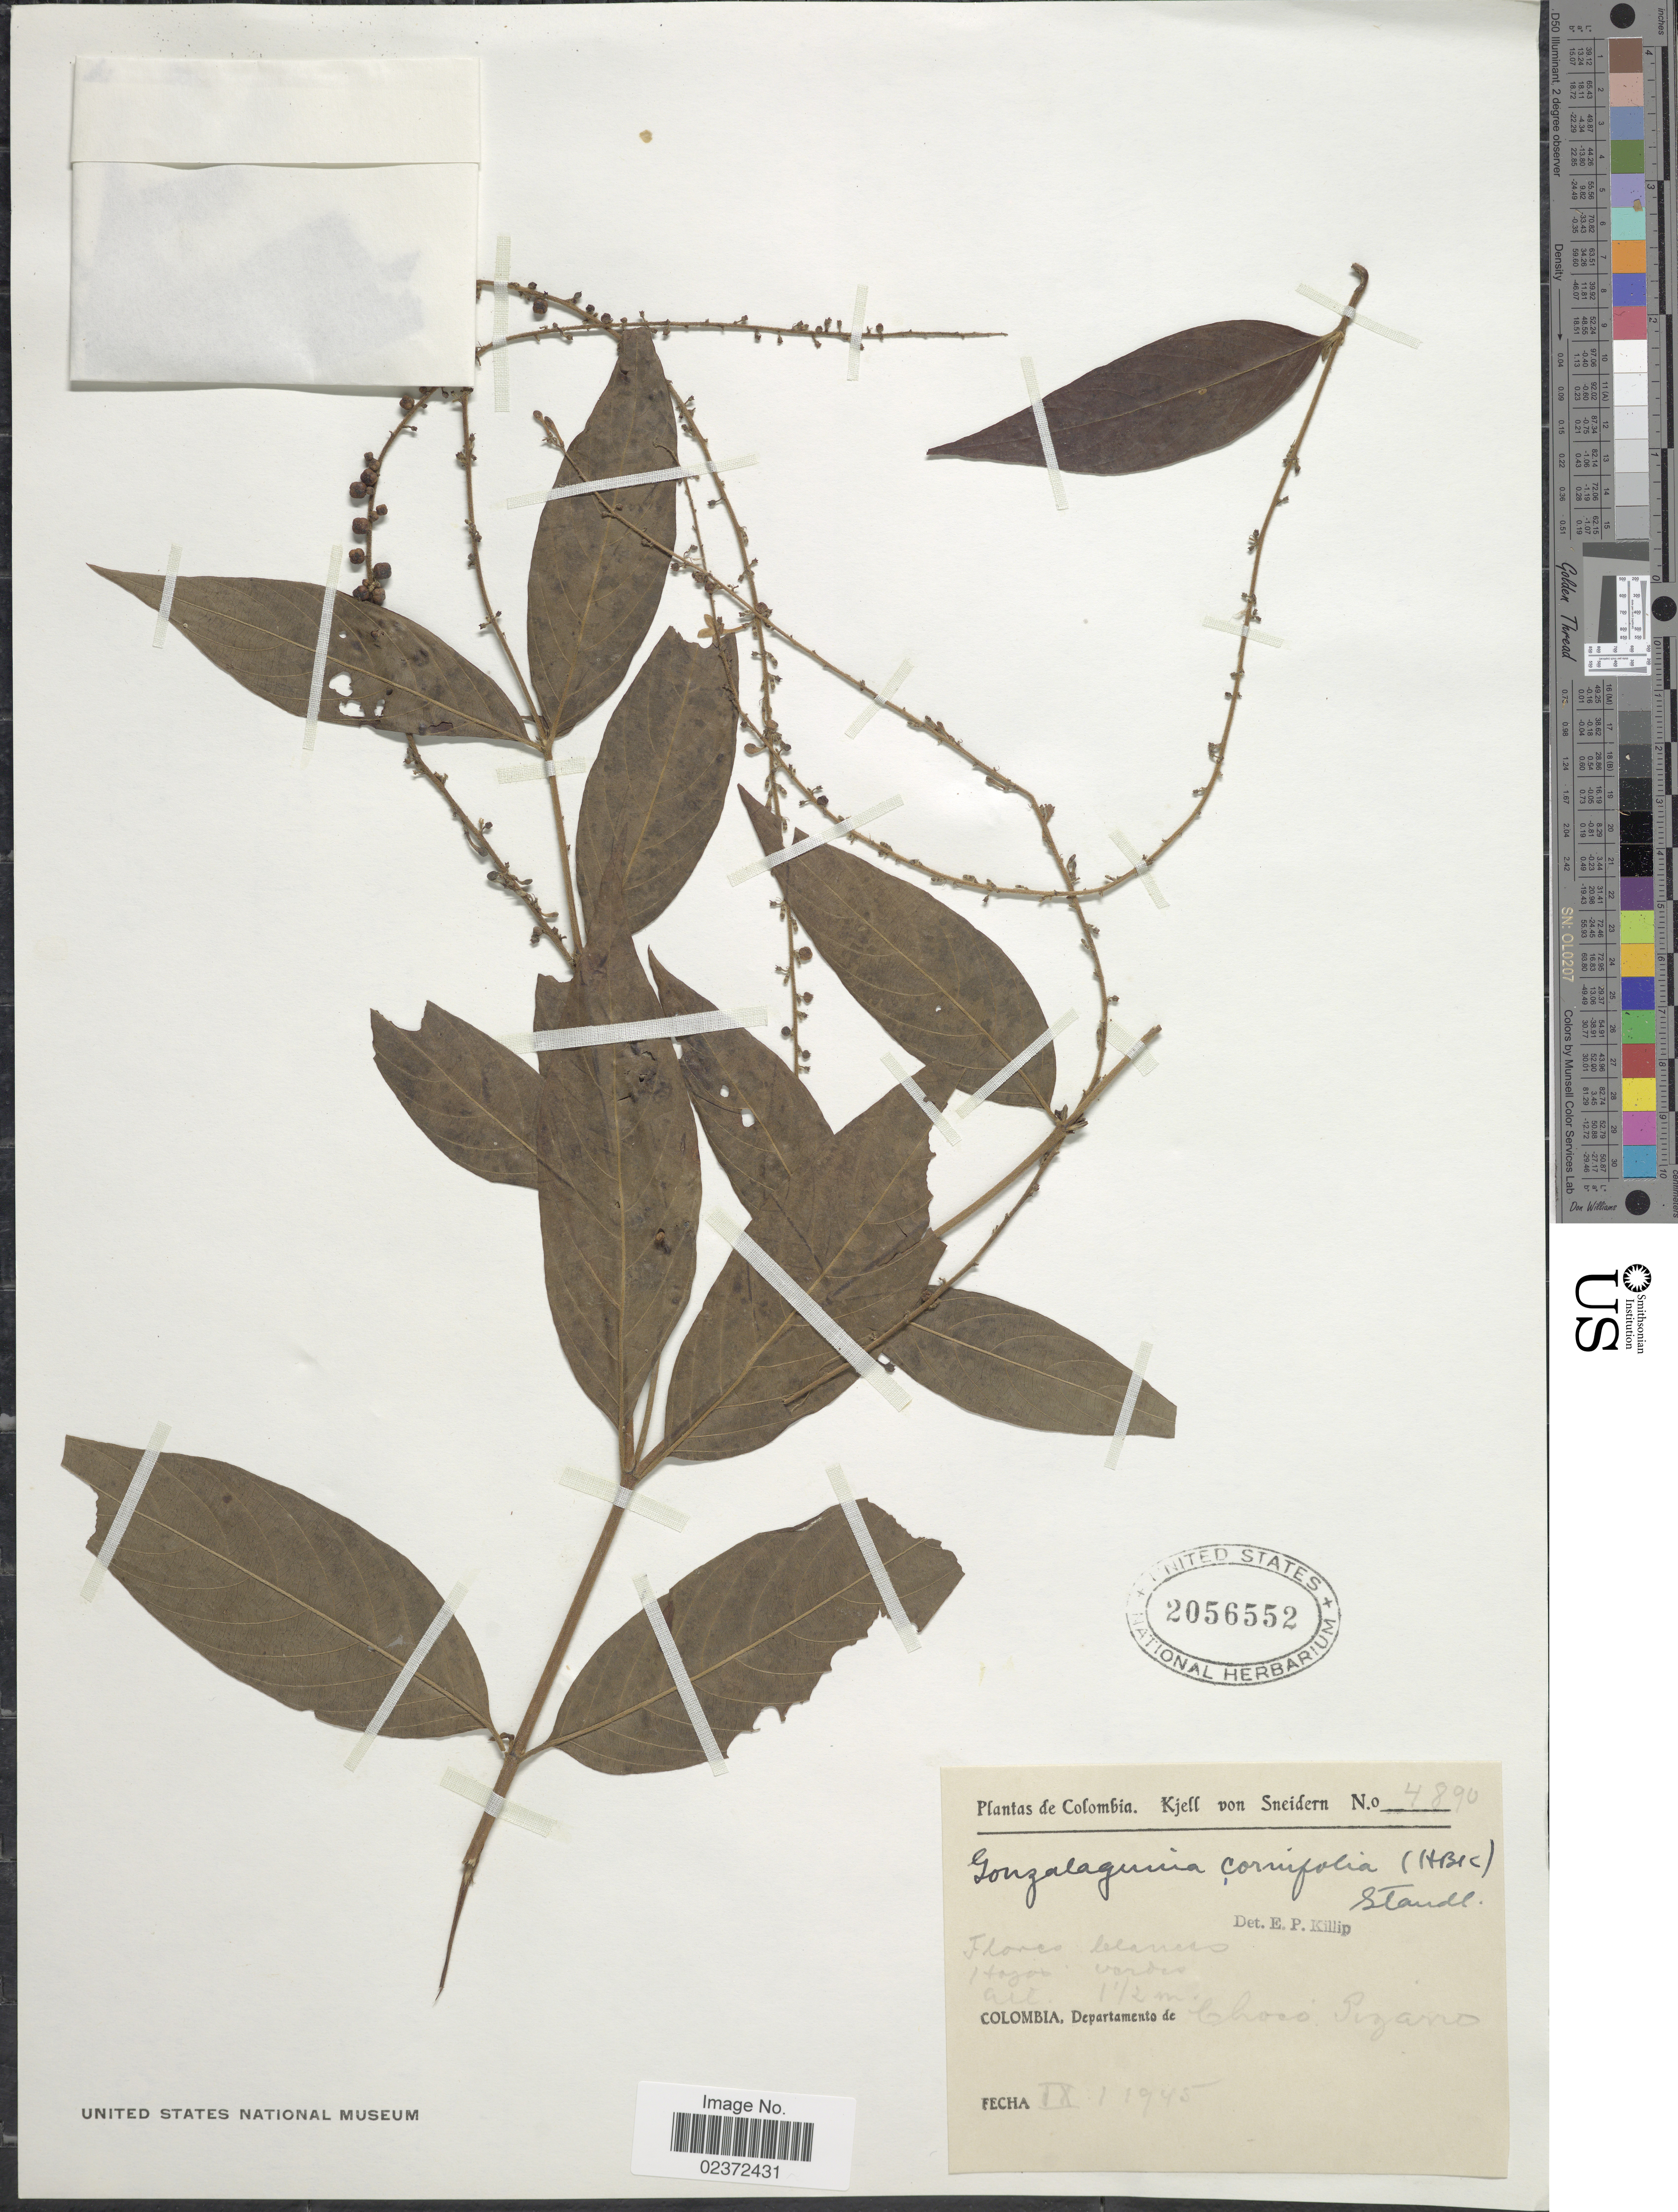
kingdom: Plantae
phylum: Tracheophyta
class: Magnoliopsida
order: Gentianales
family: Rubiaceae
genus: Gonzalagunia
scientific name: Gonzalagunia cornifolia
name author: (Kunth) Standl.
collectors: K. von Sneidern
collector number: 4890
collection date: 1945-09-01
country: Colombia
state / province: Chocó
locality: Pizarro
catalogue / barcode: US 2056552